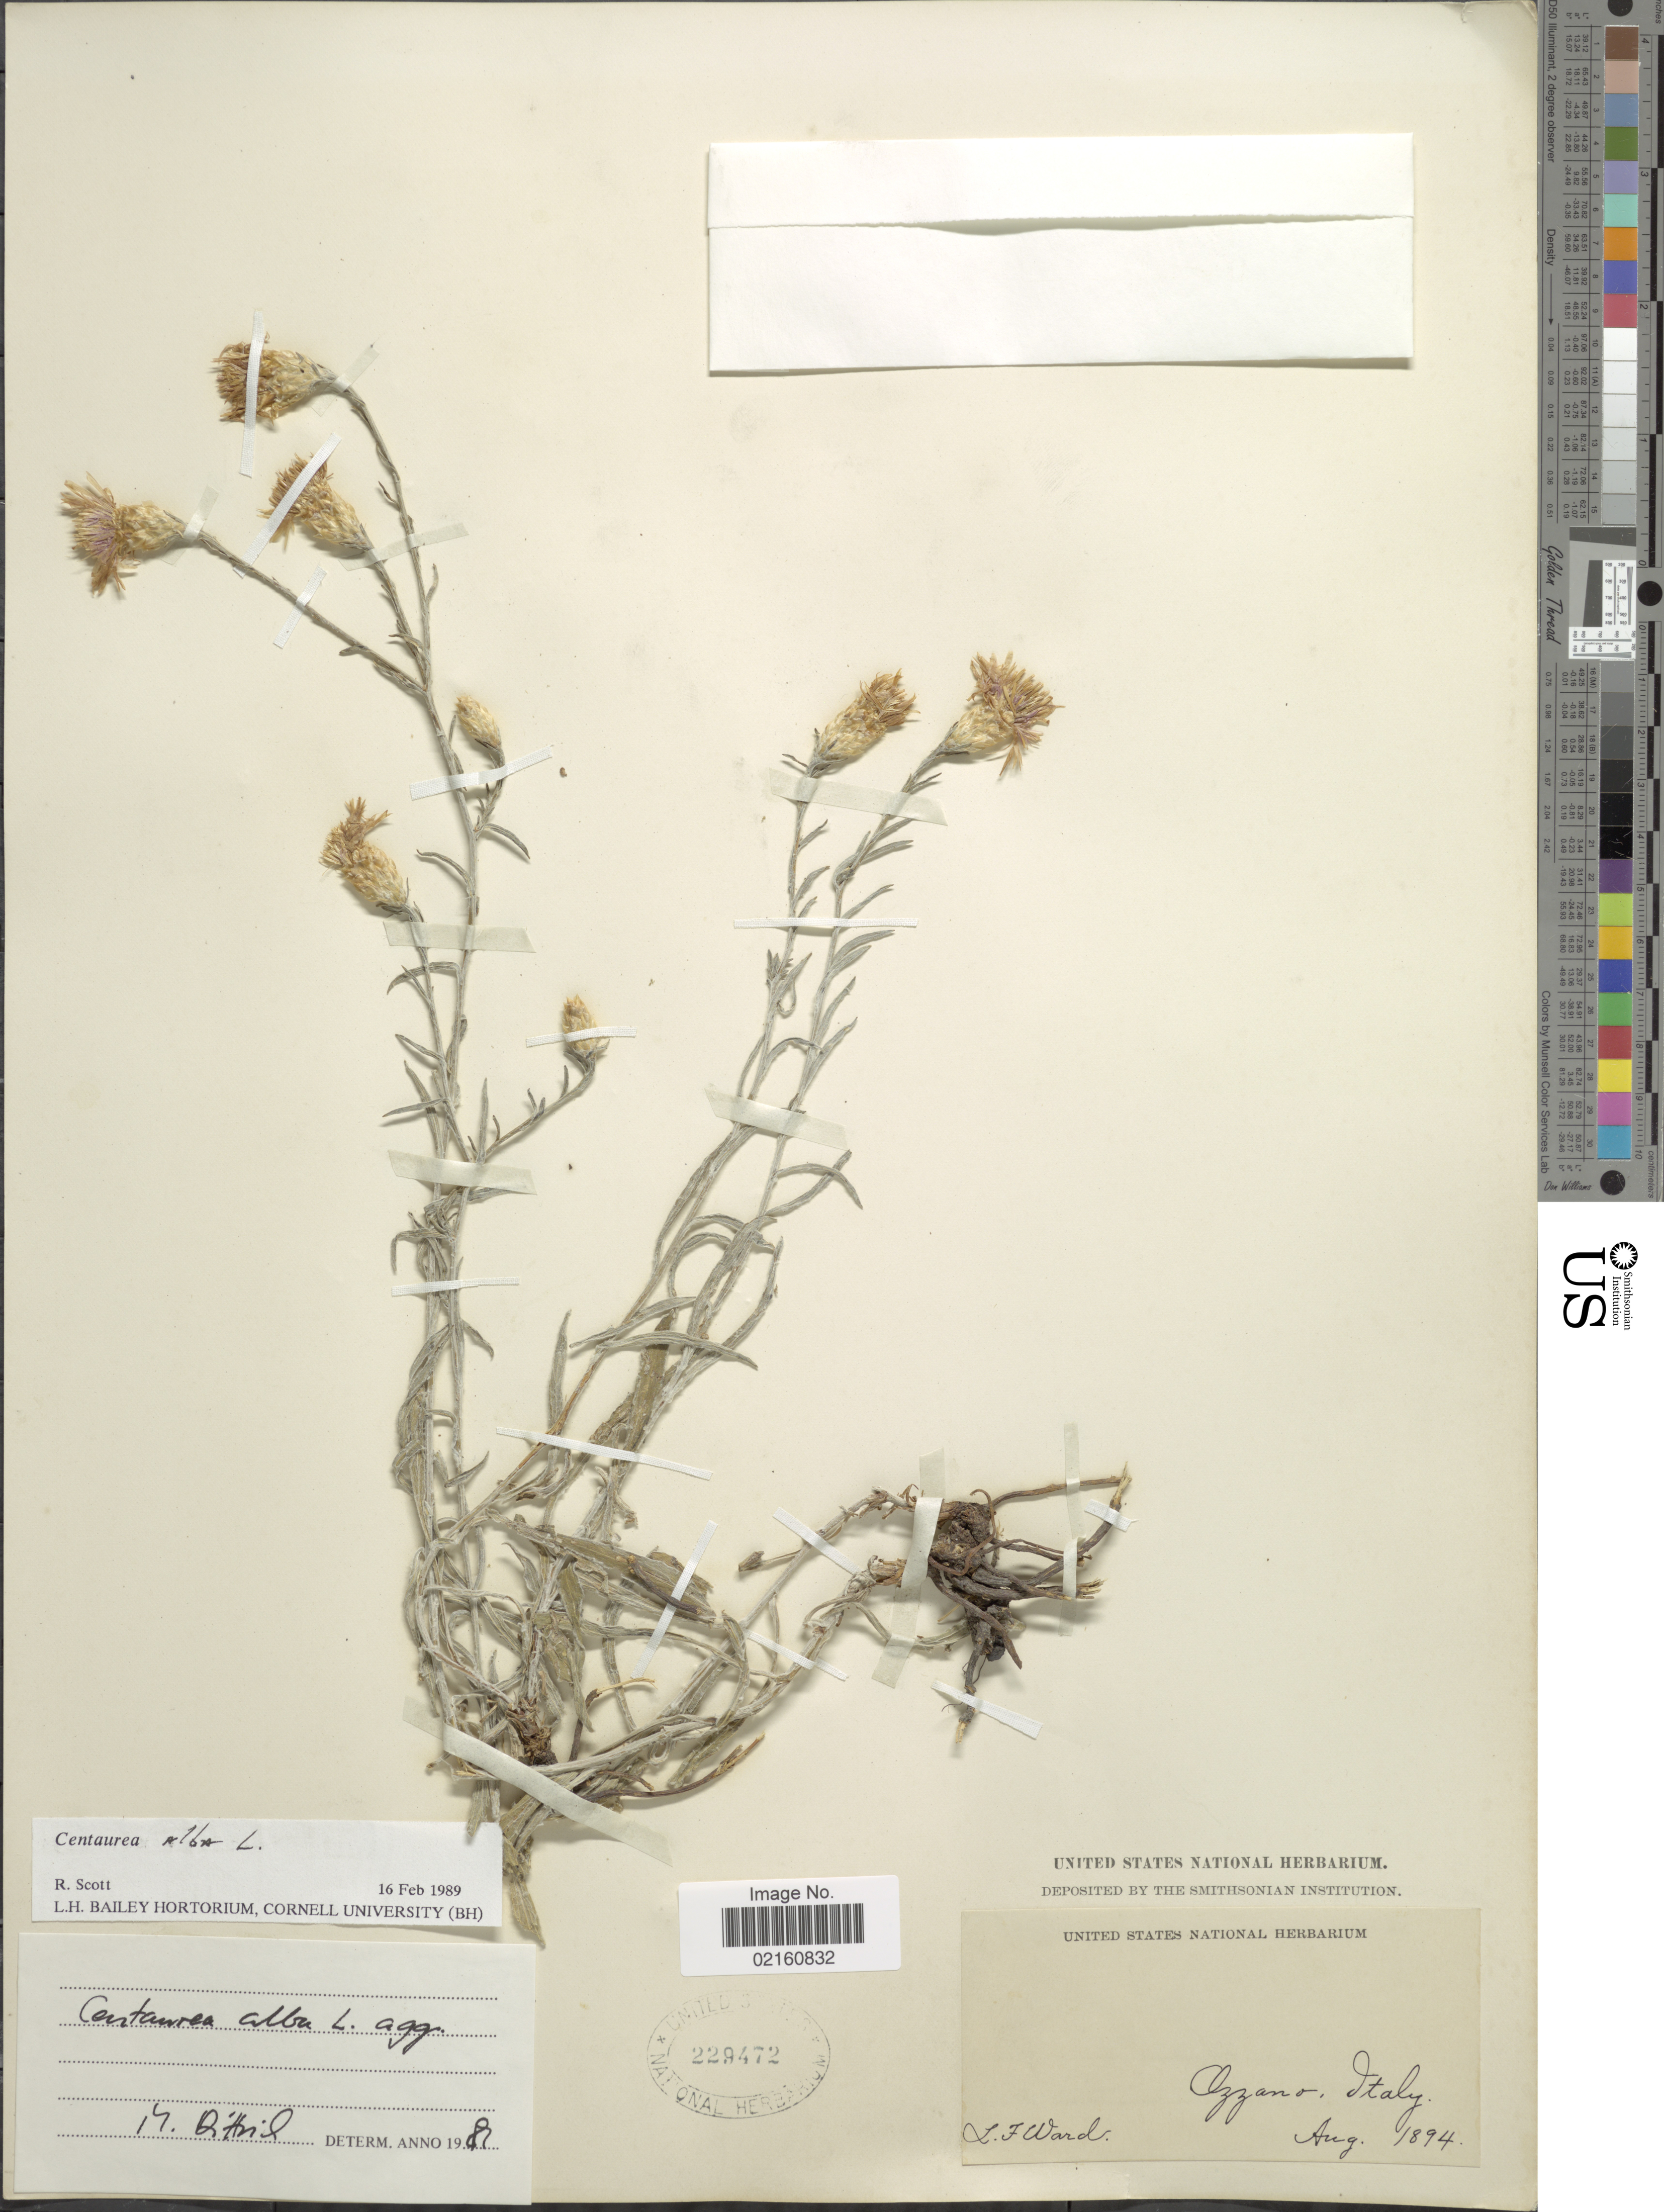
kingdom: Plantae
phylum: Tracheophyta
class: Magnoliopsida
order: Asterales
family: Asteraceae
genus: Centaurea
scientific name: Centaurea alba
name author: L.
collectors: L. Ward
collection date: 1894-08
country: Italy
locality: Azzano [interpreted]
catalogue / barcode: US 229472